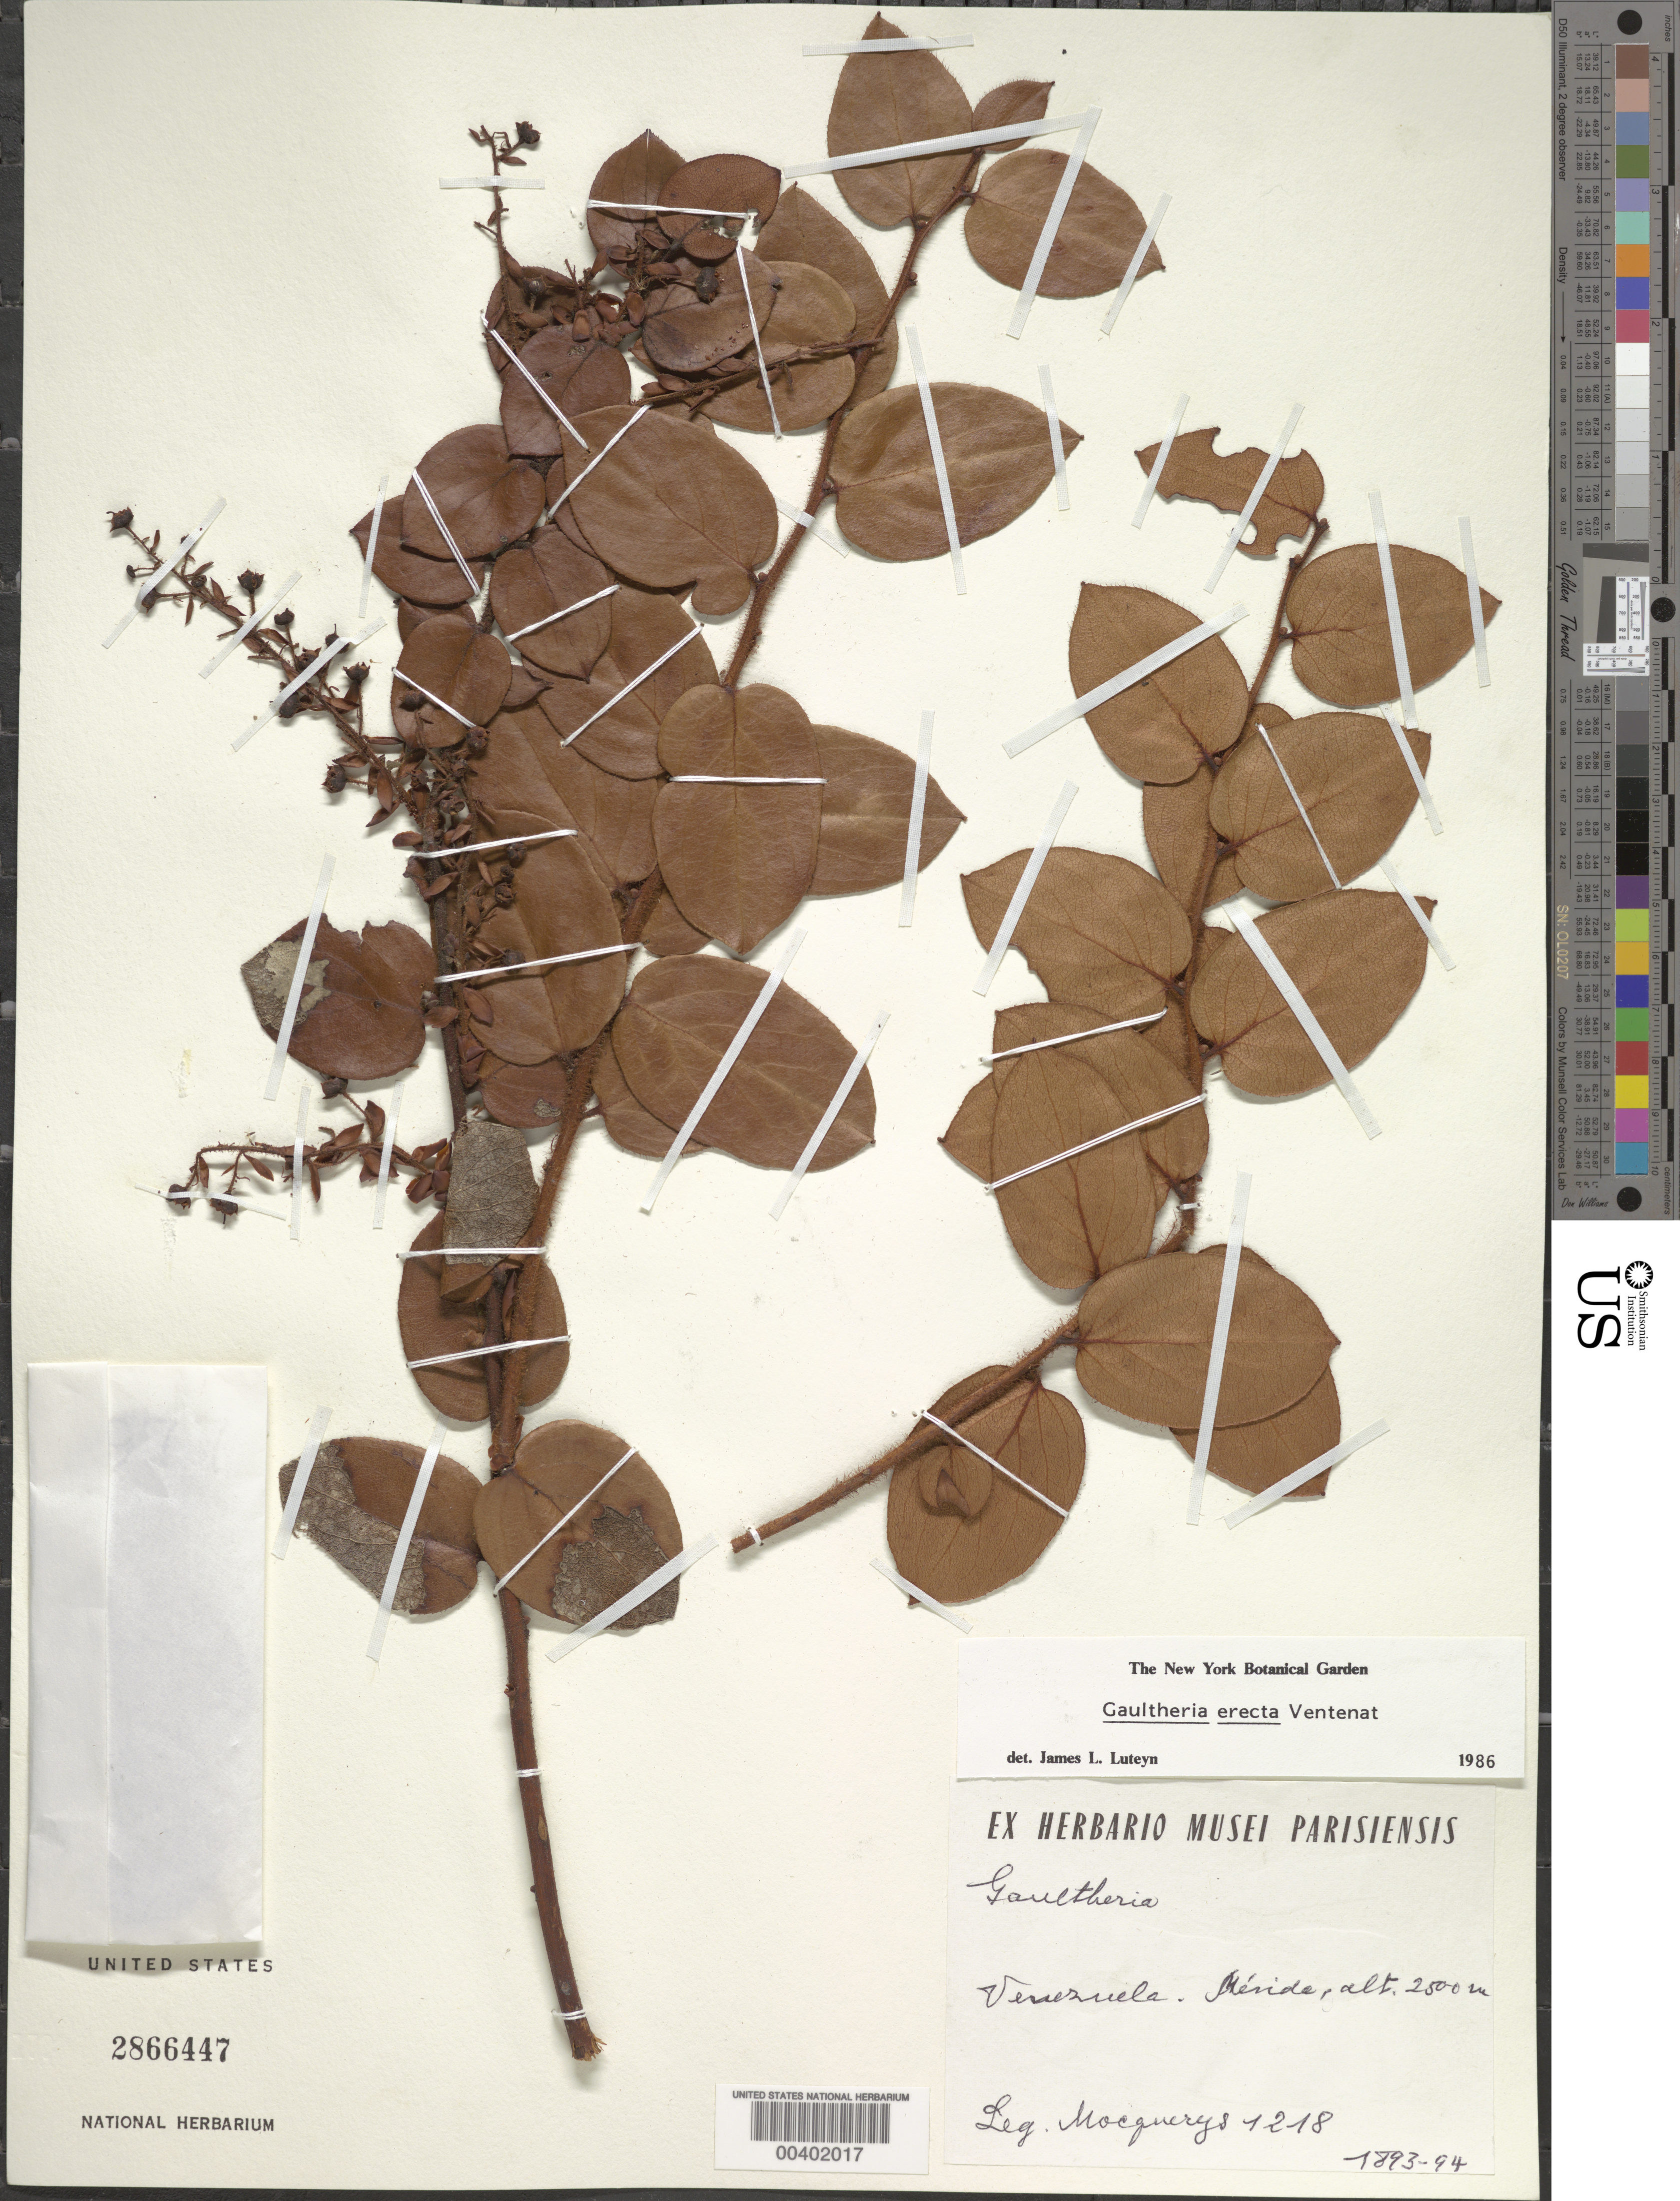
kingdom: Plantae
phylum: Tracheophyta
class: Magnoliopsida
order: Ericales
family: Ericaceae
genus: Gaultheria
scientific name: Gaultheria erecta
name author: Vent.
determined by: Luteyn, J. L.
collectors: A. Mocquerys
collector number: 1218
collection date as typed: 1893 to -- --- 1894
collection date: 1893/1894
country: Venezuela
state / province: Mérida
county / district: Libertador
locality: Mérida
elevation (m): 2500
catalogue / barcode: US 2866447